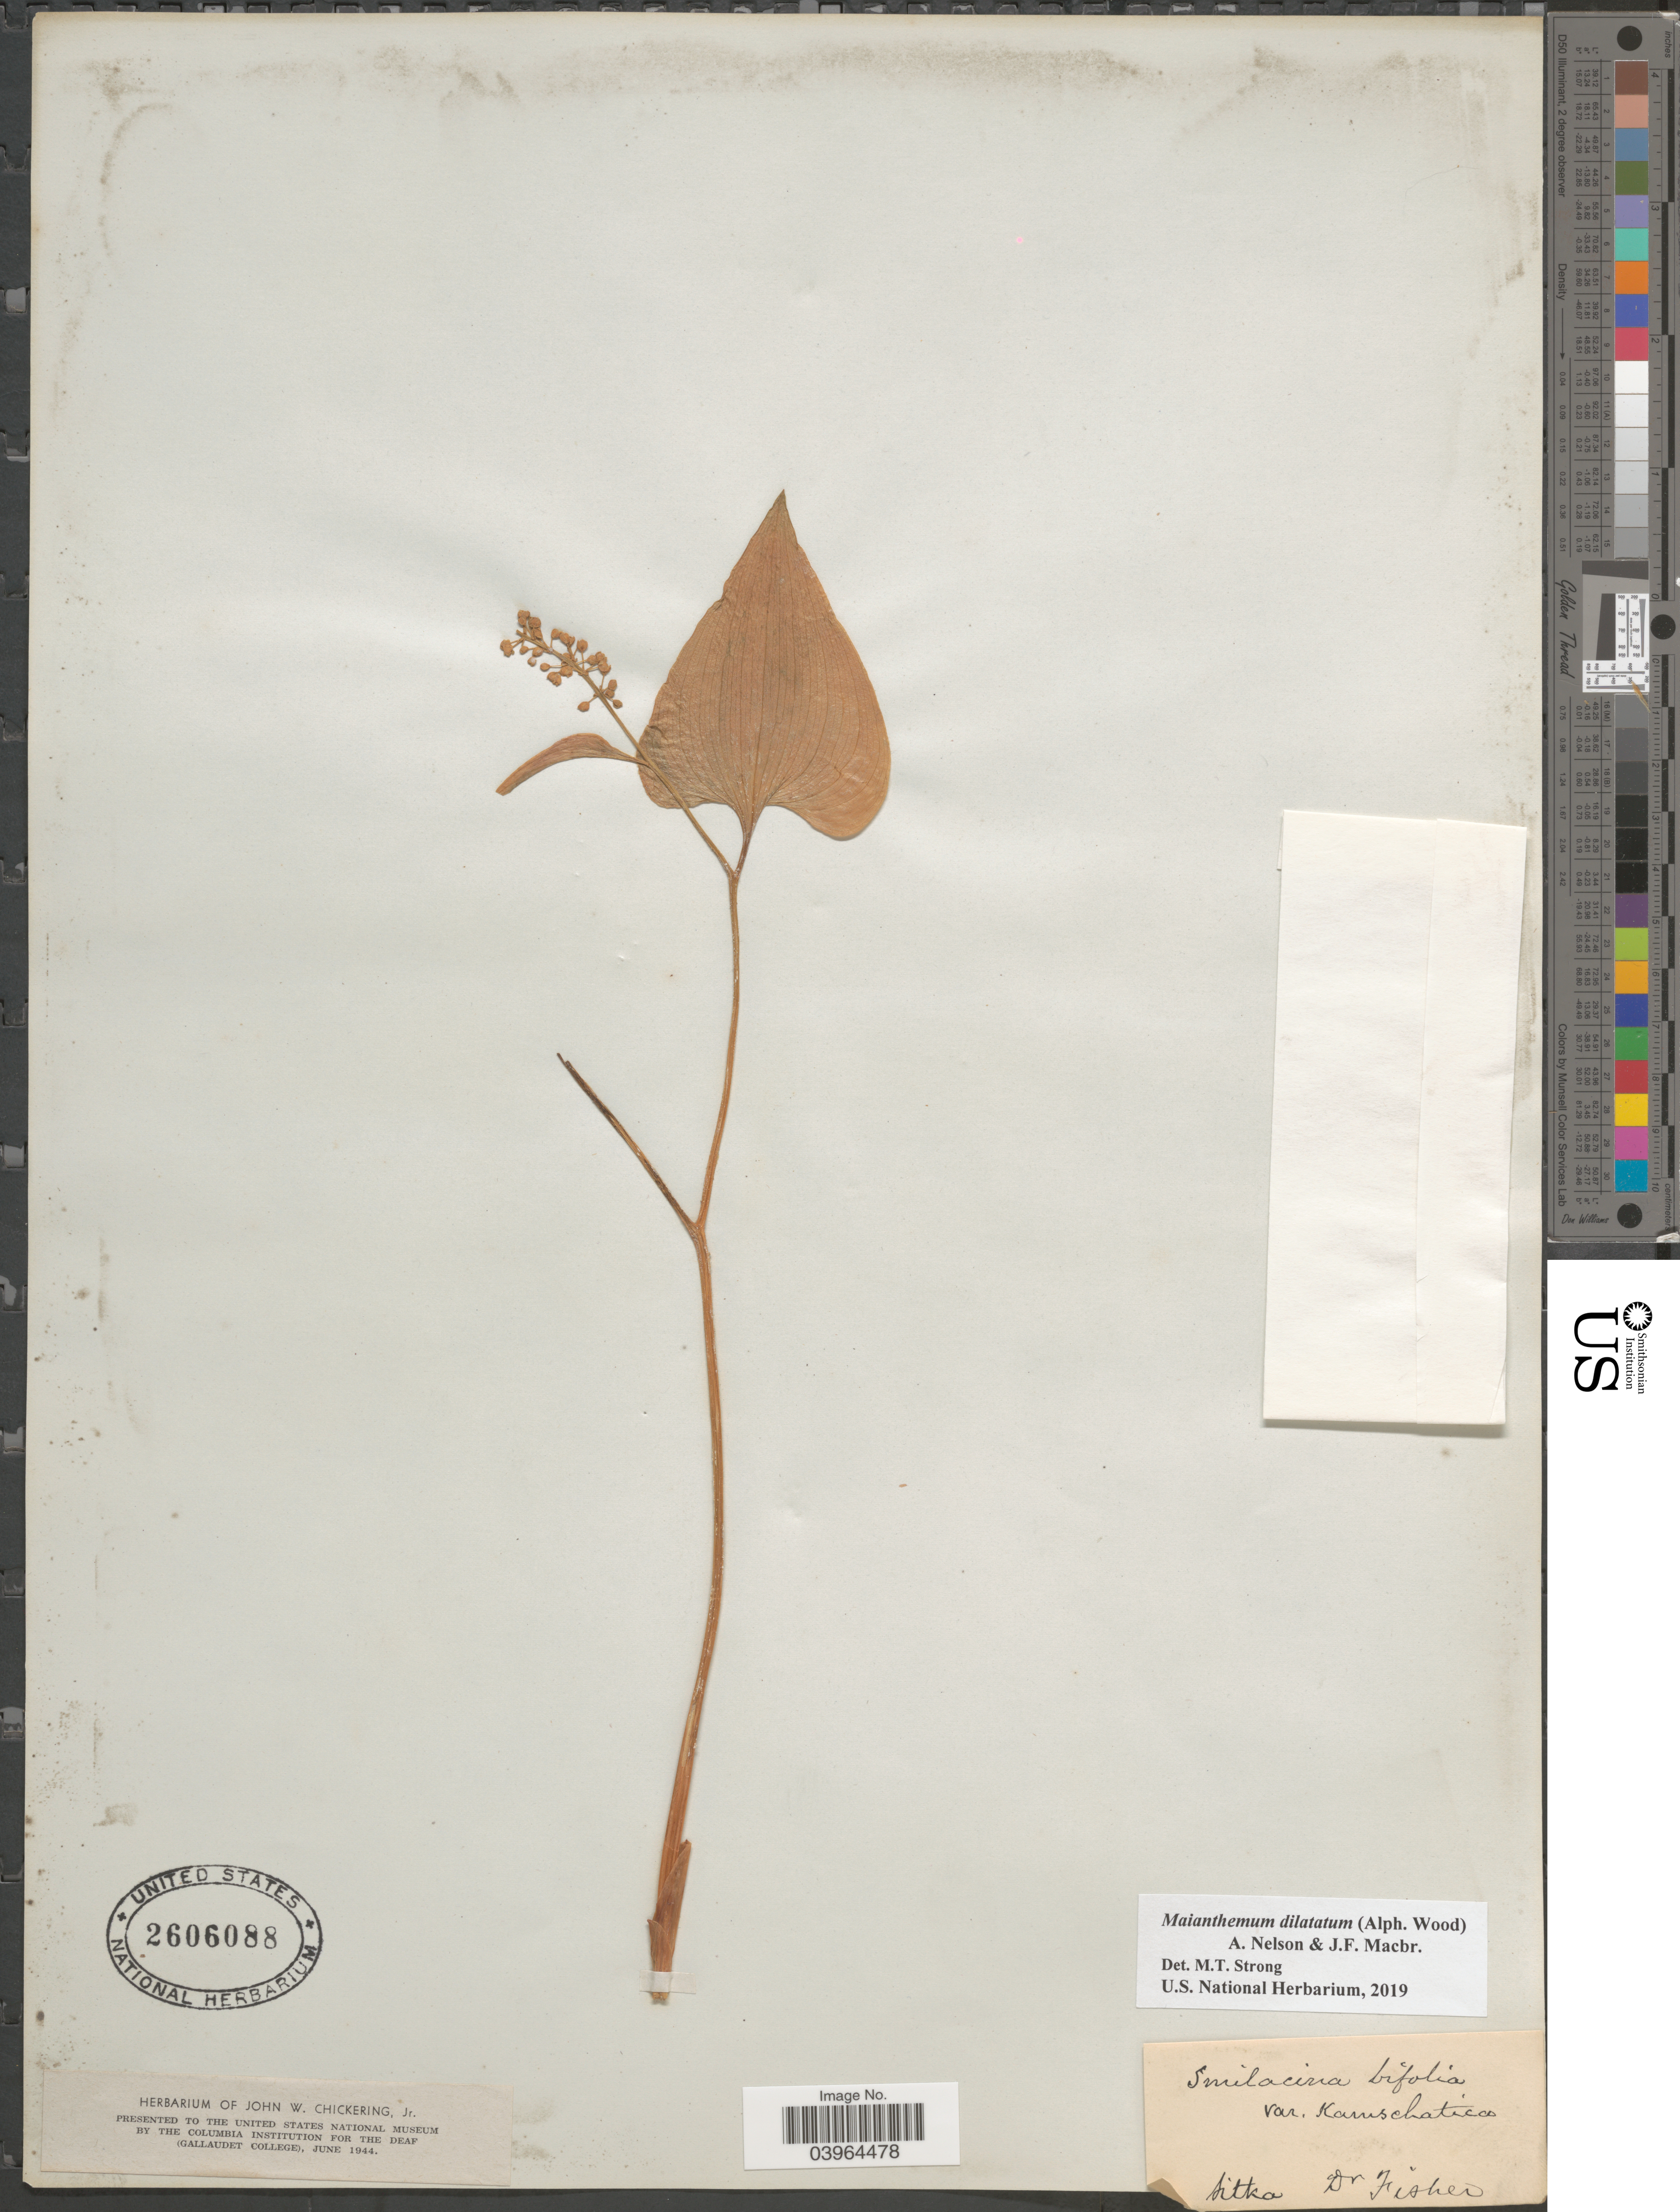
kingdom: Plantae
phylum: Tracheophyta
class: Liliopsida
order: Asparagales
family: Asparagaceae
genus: Maianthemum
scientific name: Maianthemum dilatatum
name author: (Alph. Wood) A. Nelson & J.F. Macbr.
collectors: Fisher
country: United States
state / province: Alaska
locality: Sitka.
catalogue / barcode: US 2606088